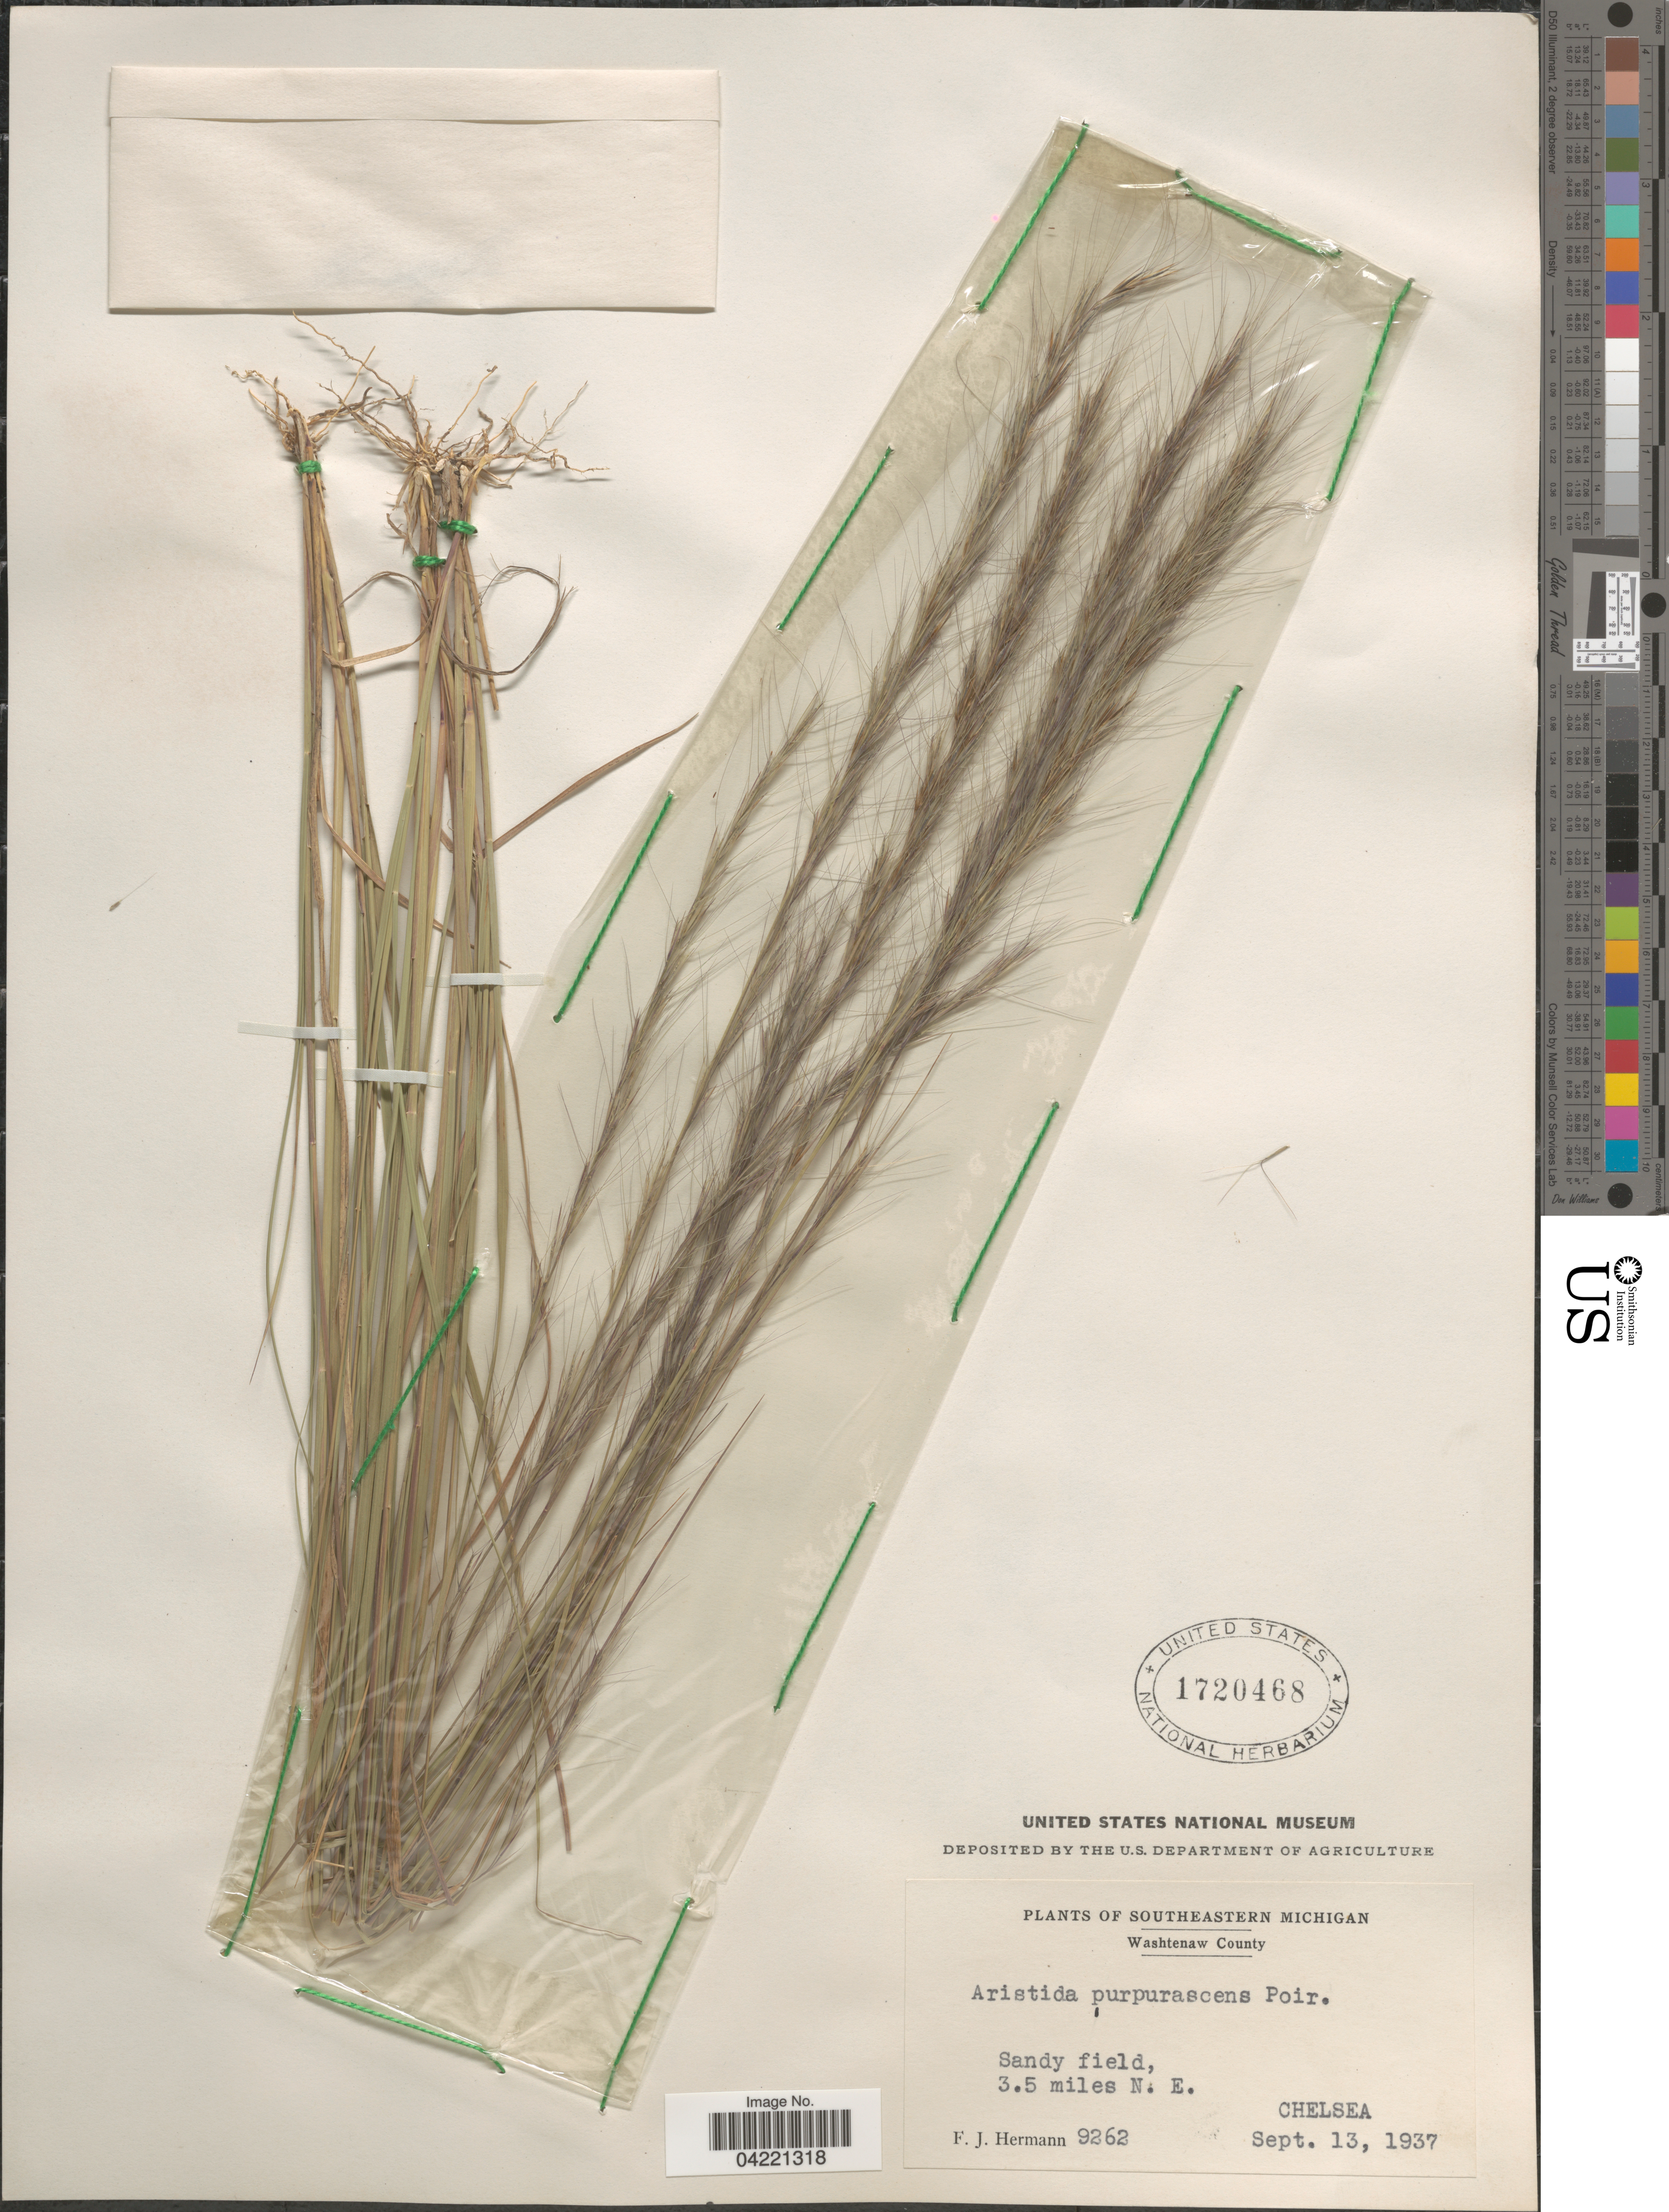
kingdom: Plantae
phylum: Tracheophyta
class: Liliopsida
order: Poales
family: Poaceae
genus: Aristida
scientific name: Aristida purpurascens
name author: Poir.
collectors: F. J. Hermann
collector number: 9262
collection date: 1937-09-13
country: United States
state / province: Michigan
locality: Southeastern Michigan. Washtenaw County. Sandy field, 3.5 miles N. E. Chelsea.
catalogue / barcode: US 1720468